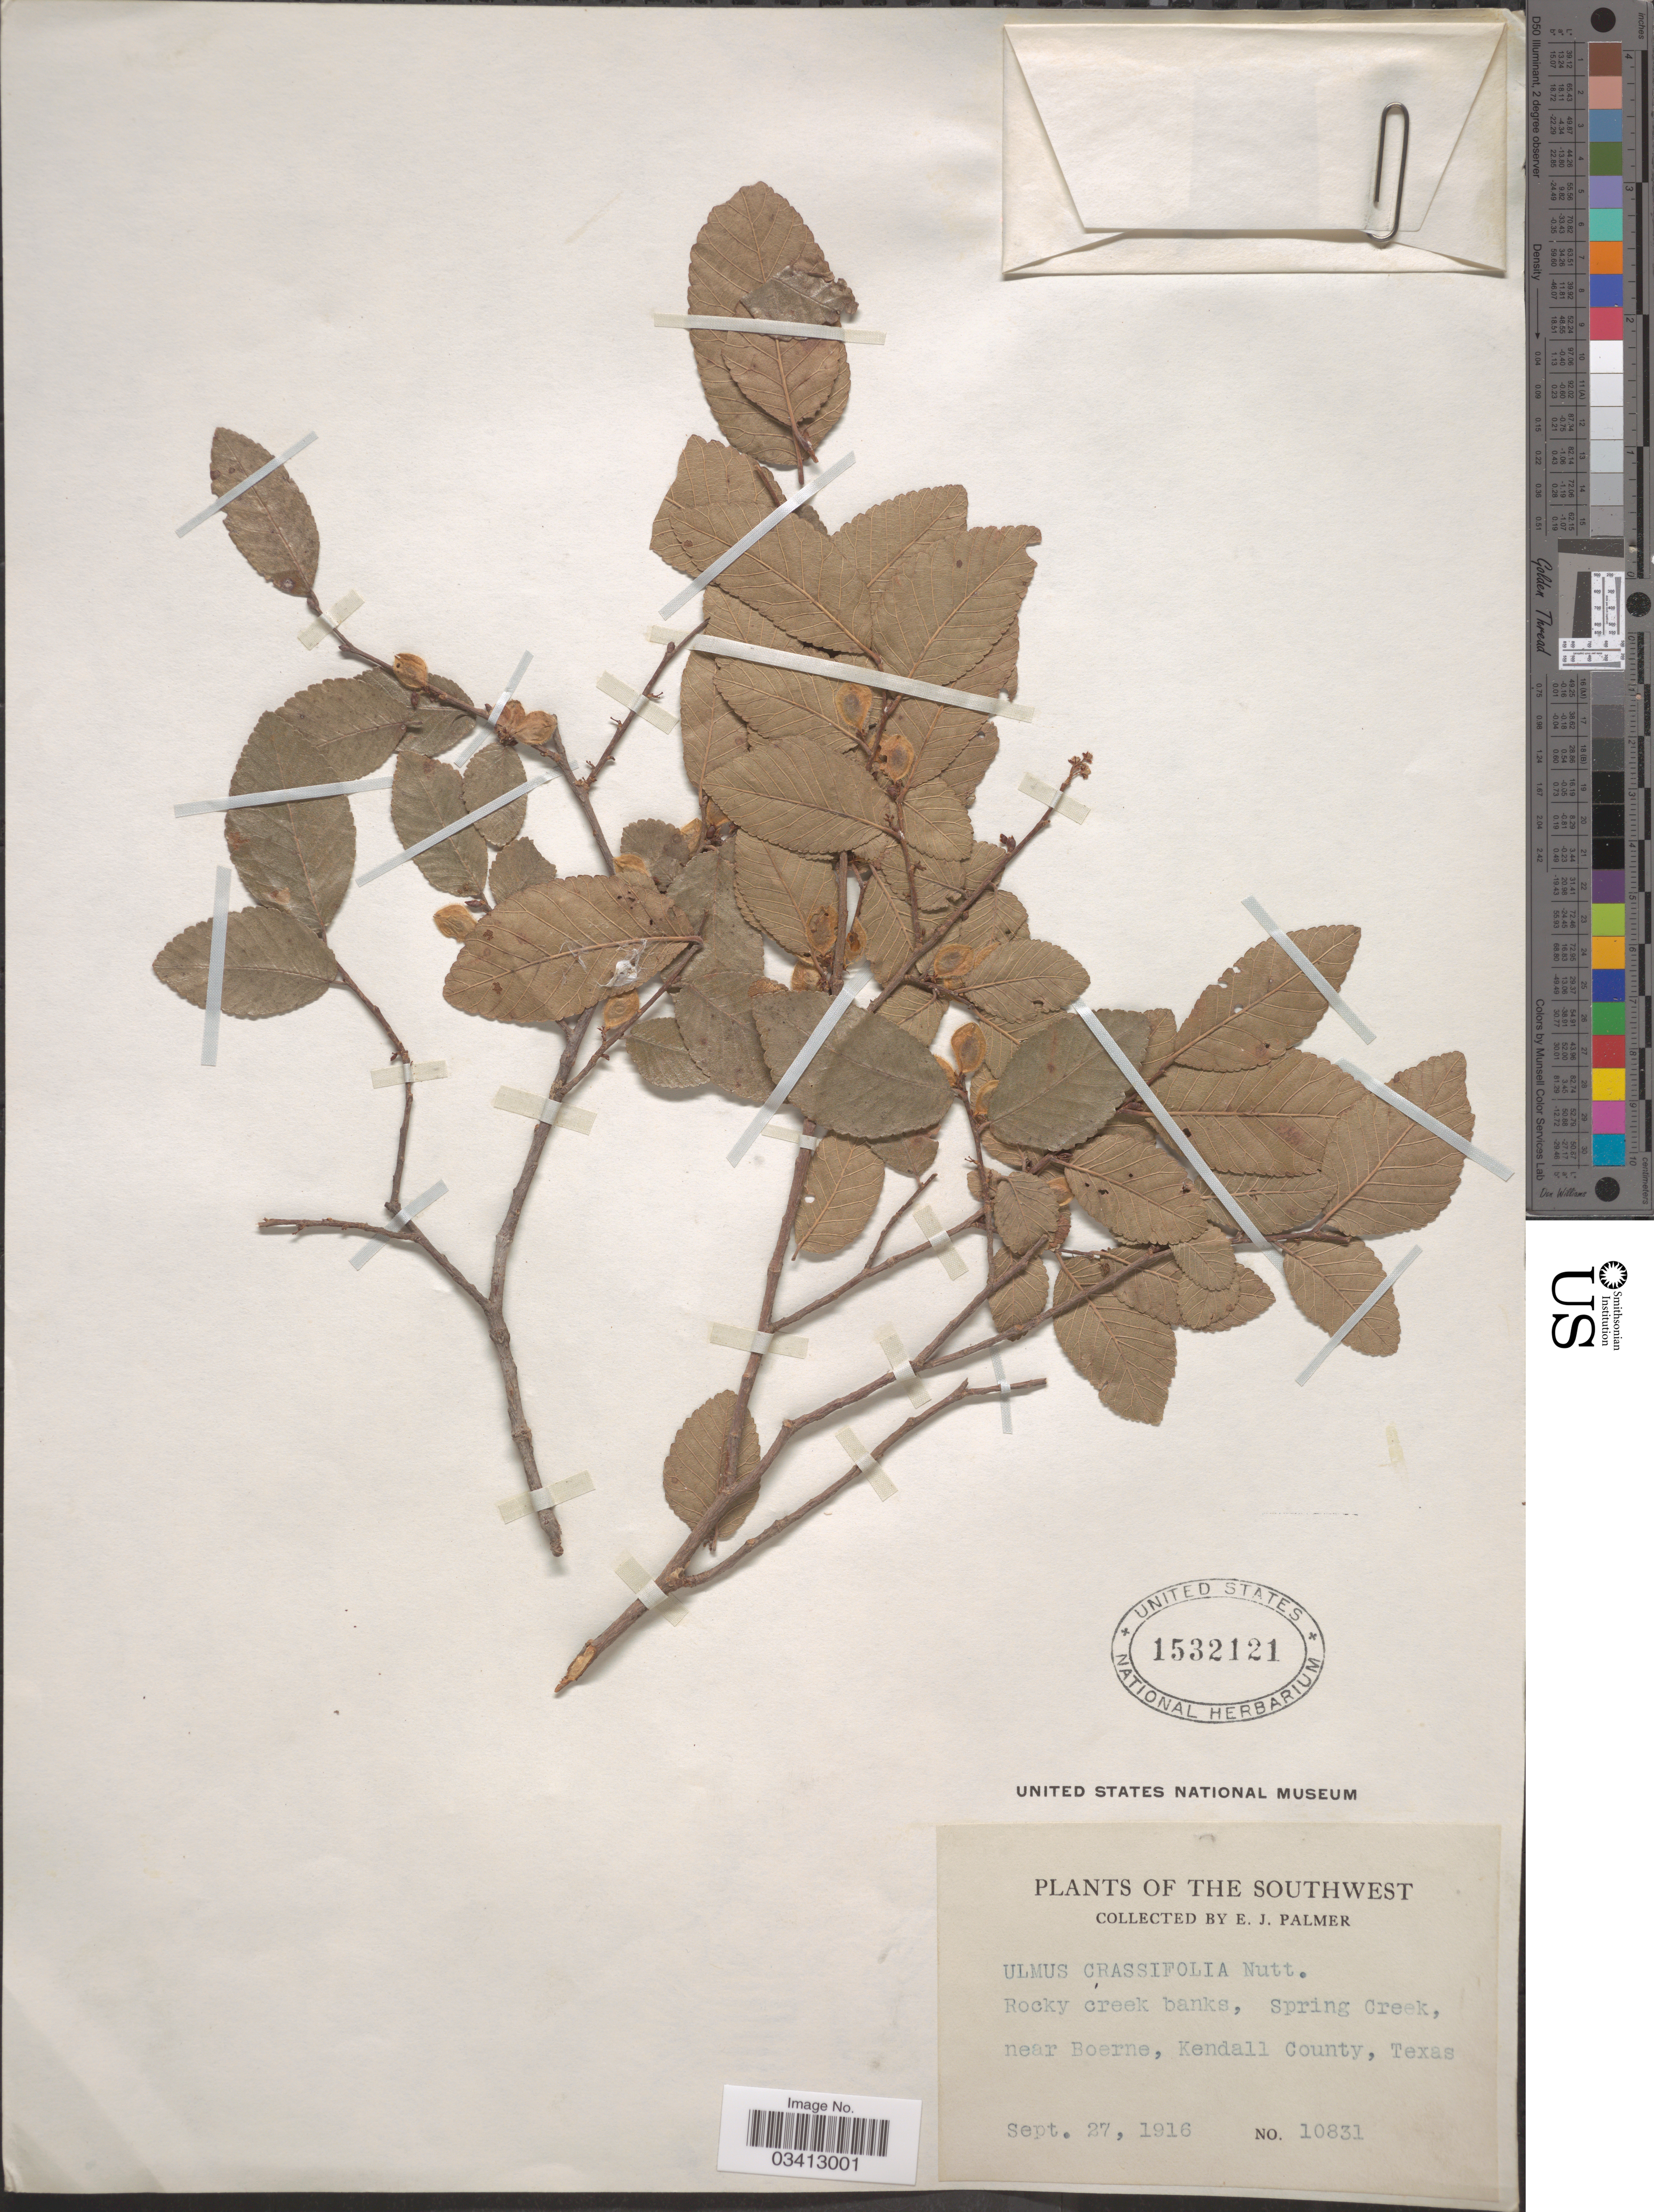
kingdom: Plantae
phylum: Tracheophyta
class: Magnoliopsida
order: Rosales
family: Ulmaceae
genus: Ulmus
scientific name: Ulmus crassifolia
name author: Nutt.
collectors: E. J. Palmer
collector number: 10831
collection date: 1916-09-27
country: United States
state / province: Texas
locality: The Southwest. Rocky creek banks, Spring Creek, near Boerne, Kendall County.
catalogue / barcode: US 1532121